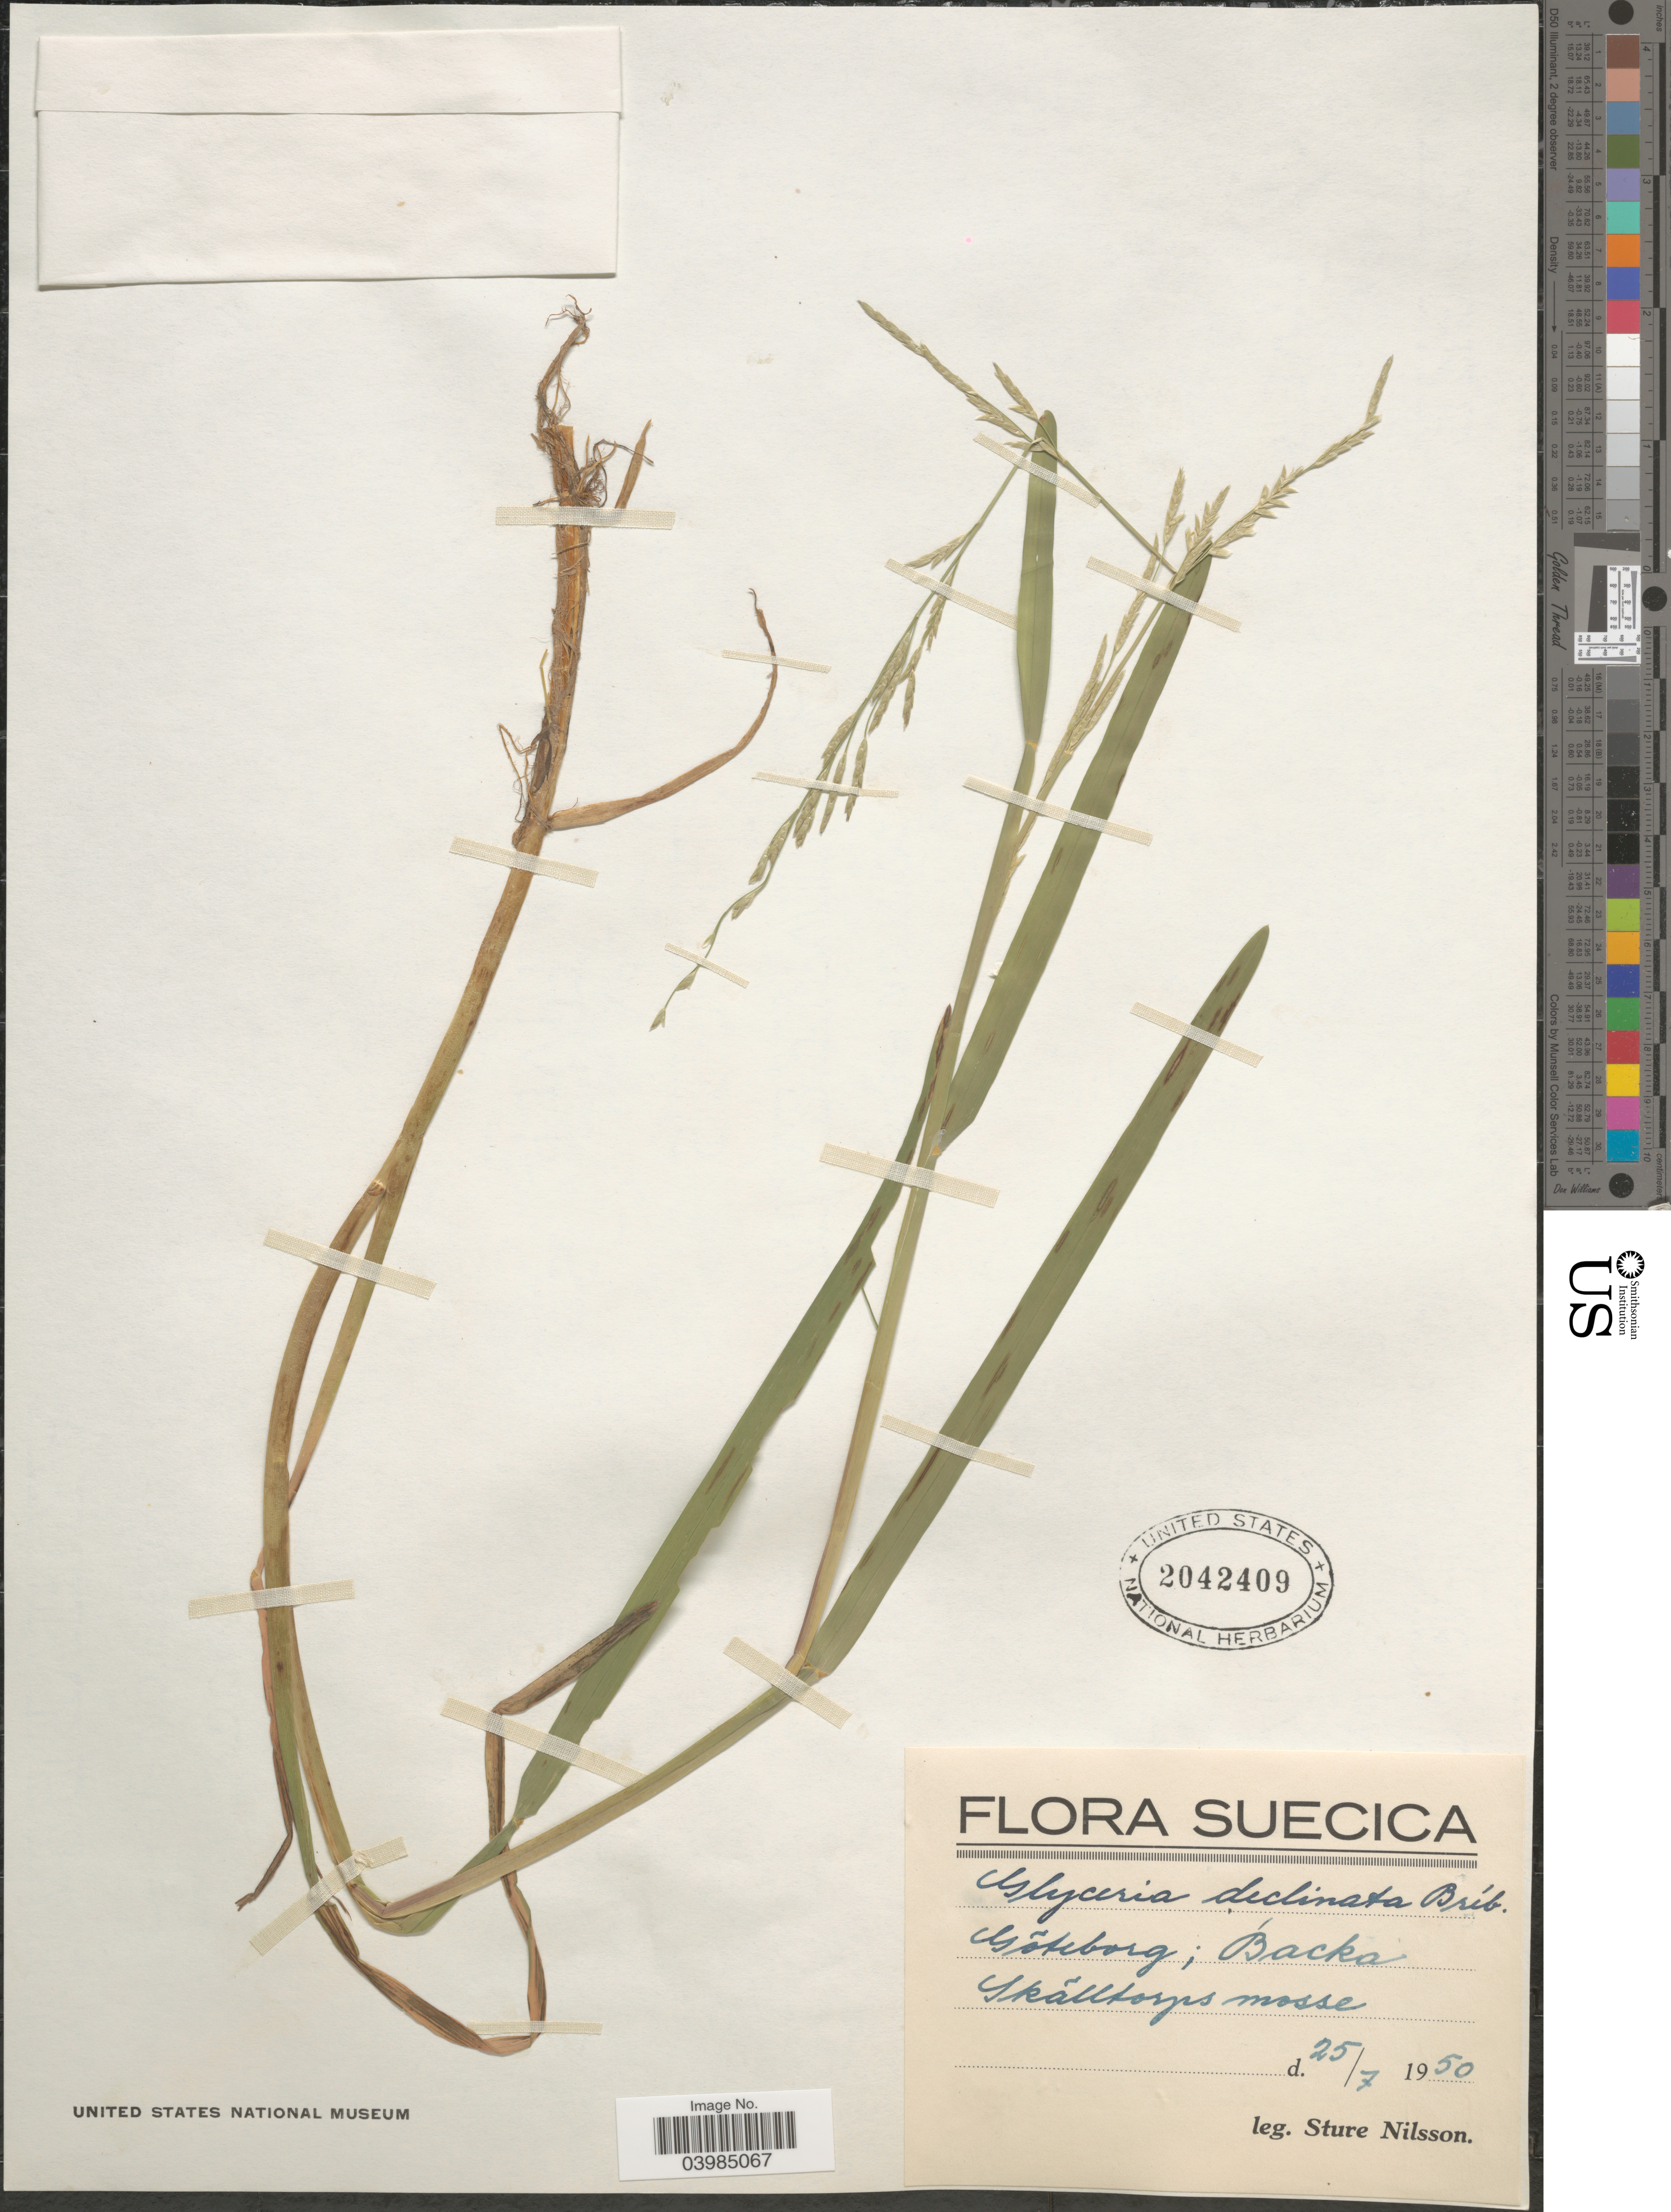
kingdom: Plantae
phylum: Tracheophyta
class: Liliopsida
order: Poales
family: Poaceae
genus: Glyceria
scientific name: Glyceria declinata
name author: Bréb.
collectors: S. Nilsson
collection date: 1950-07-25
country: Sweden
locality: Suecica. Gõteborg; Backa Skãlltorps mosse.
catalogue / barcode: US 2042409